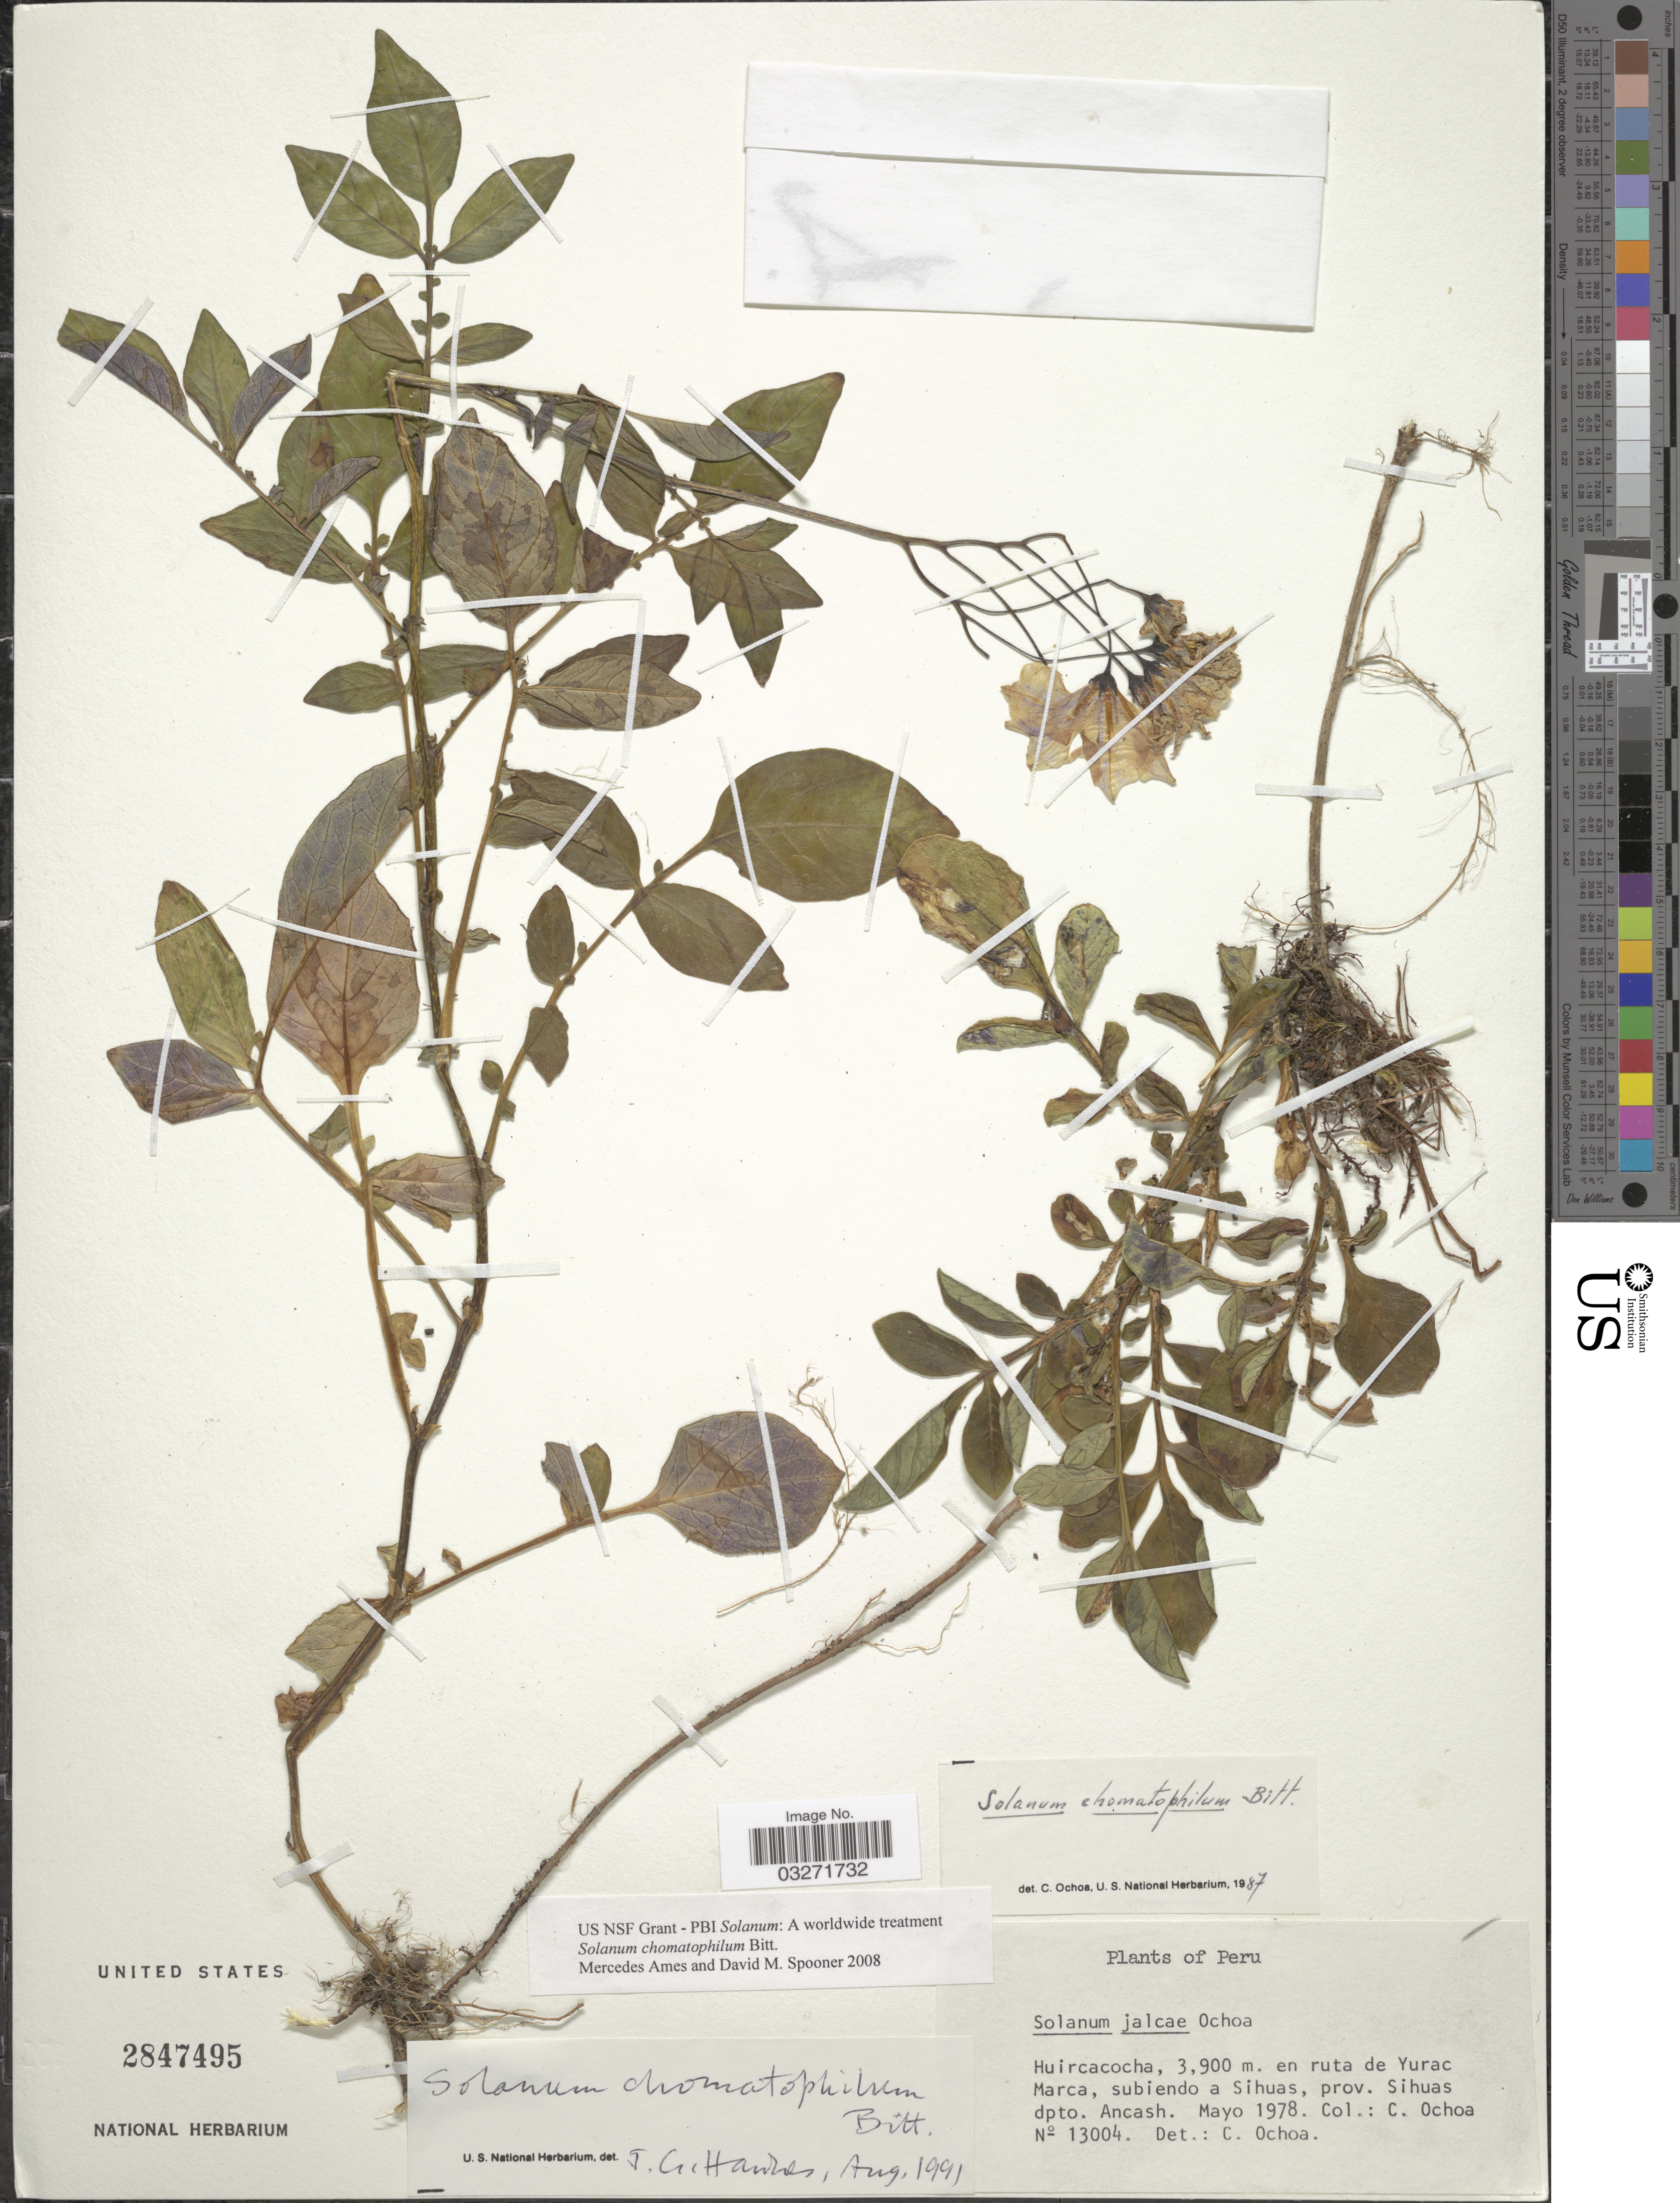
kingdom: Plantae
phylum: Tracheophyta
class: Magnoliopsida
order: Solanales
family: Solanaceae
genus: Solanum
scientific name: Solanum chomatophilum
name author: Bitter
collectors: C. Ochoa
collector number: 13004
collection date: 1978-05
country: Peru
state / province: Ancash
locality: Huircacocha, en ruta de Yurac Marca, subiendo a Sihuas, prov. Sihuas, dpto. Ancash.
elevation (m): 3900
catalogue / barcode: US 2847495